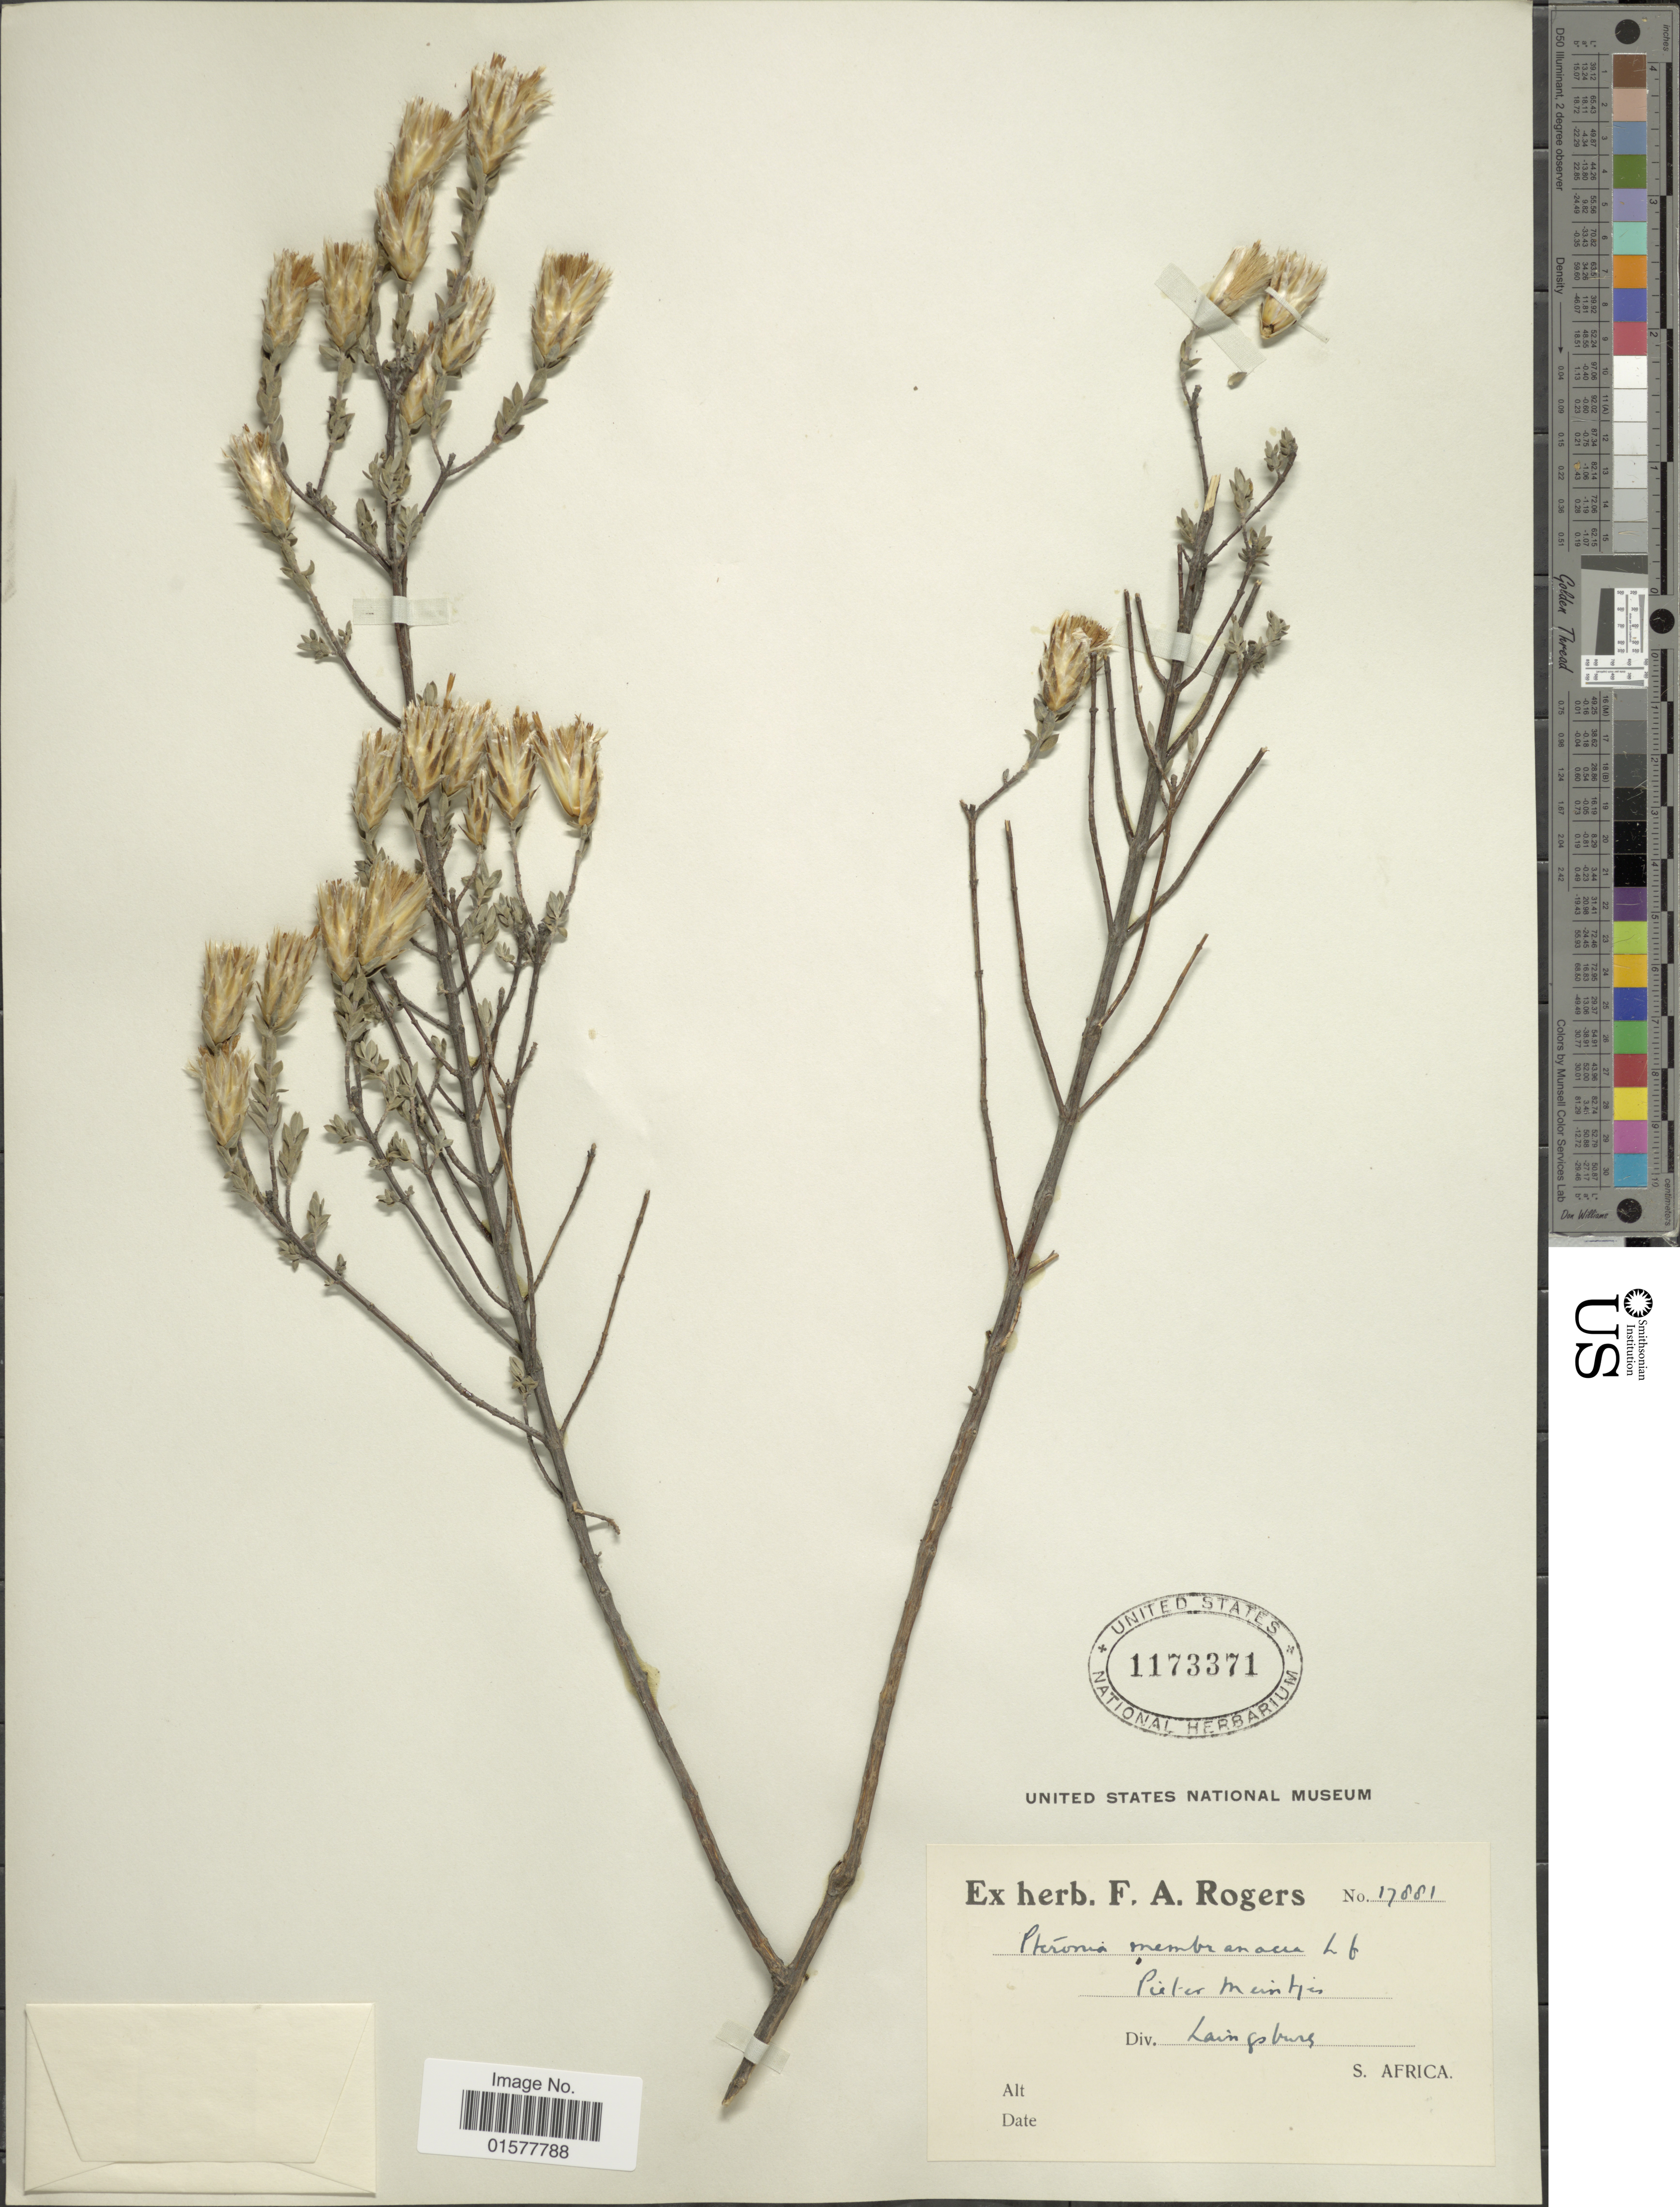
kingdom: Plantae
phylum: Tracheophyta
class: Magnoliopsida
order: Asterales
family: Asteraceae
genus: Pteronia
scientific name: Pteronia membranacea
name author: L. f.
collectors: ex herb. F. A. Rogers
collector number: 17881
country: South Africa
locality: Pieter Meintjes, Div. Laingsburg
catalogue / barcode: US 1173371